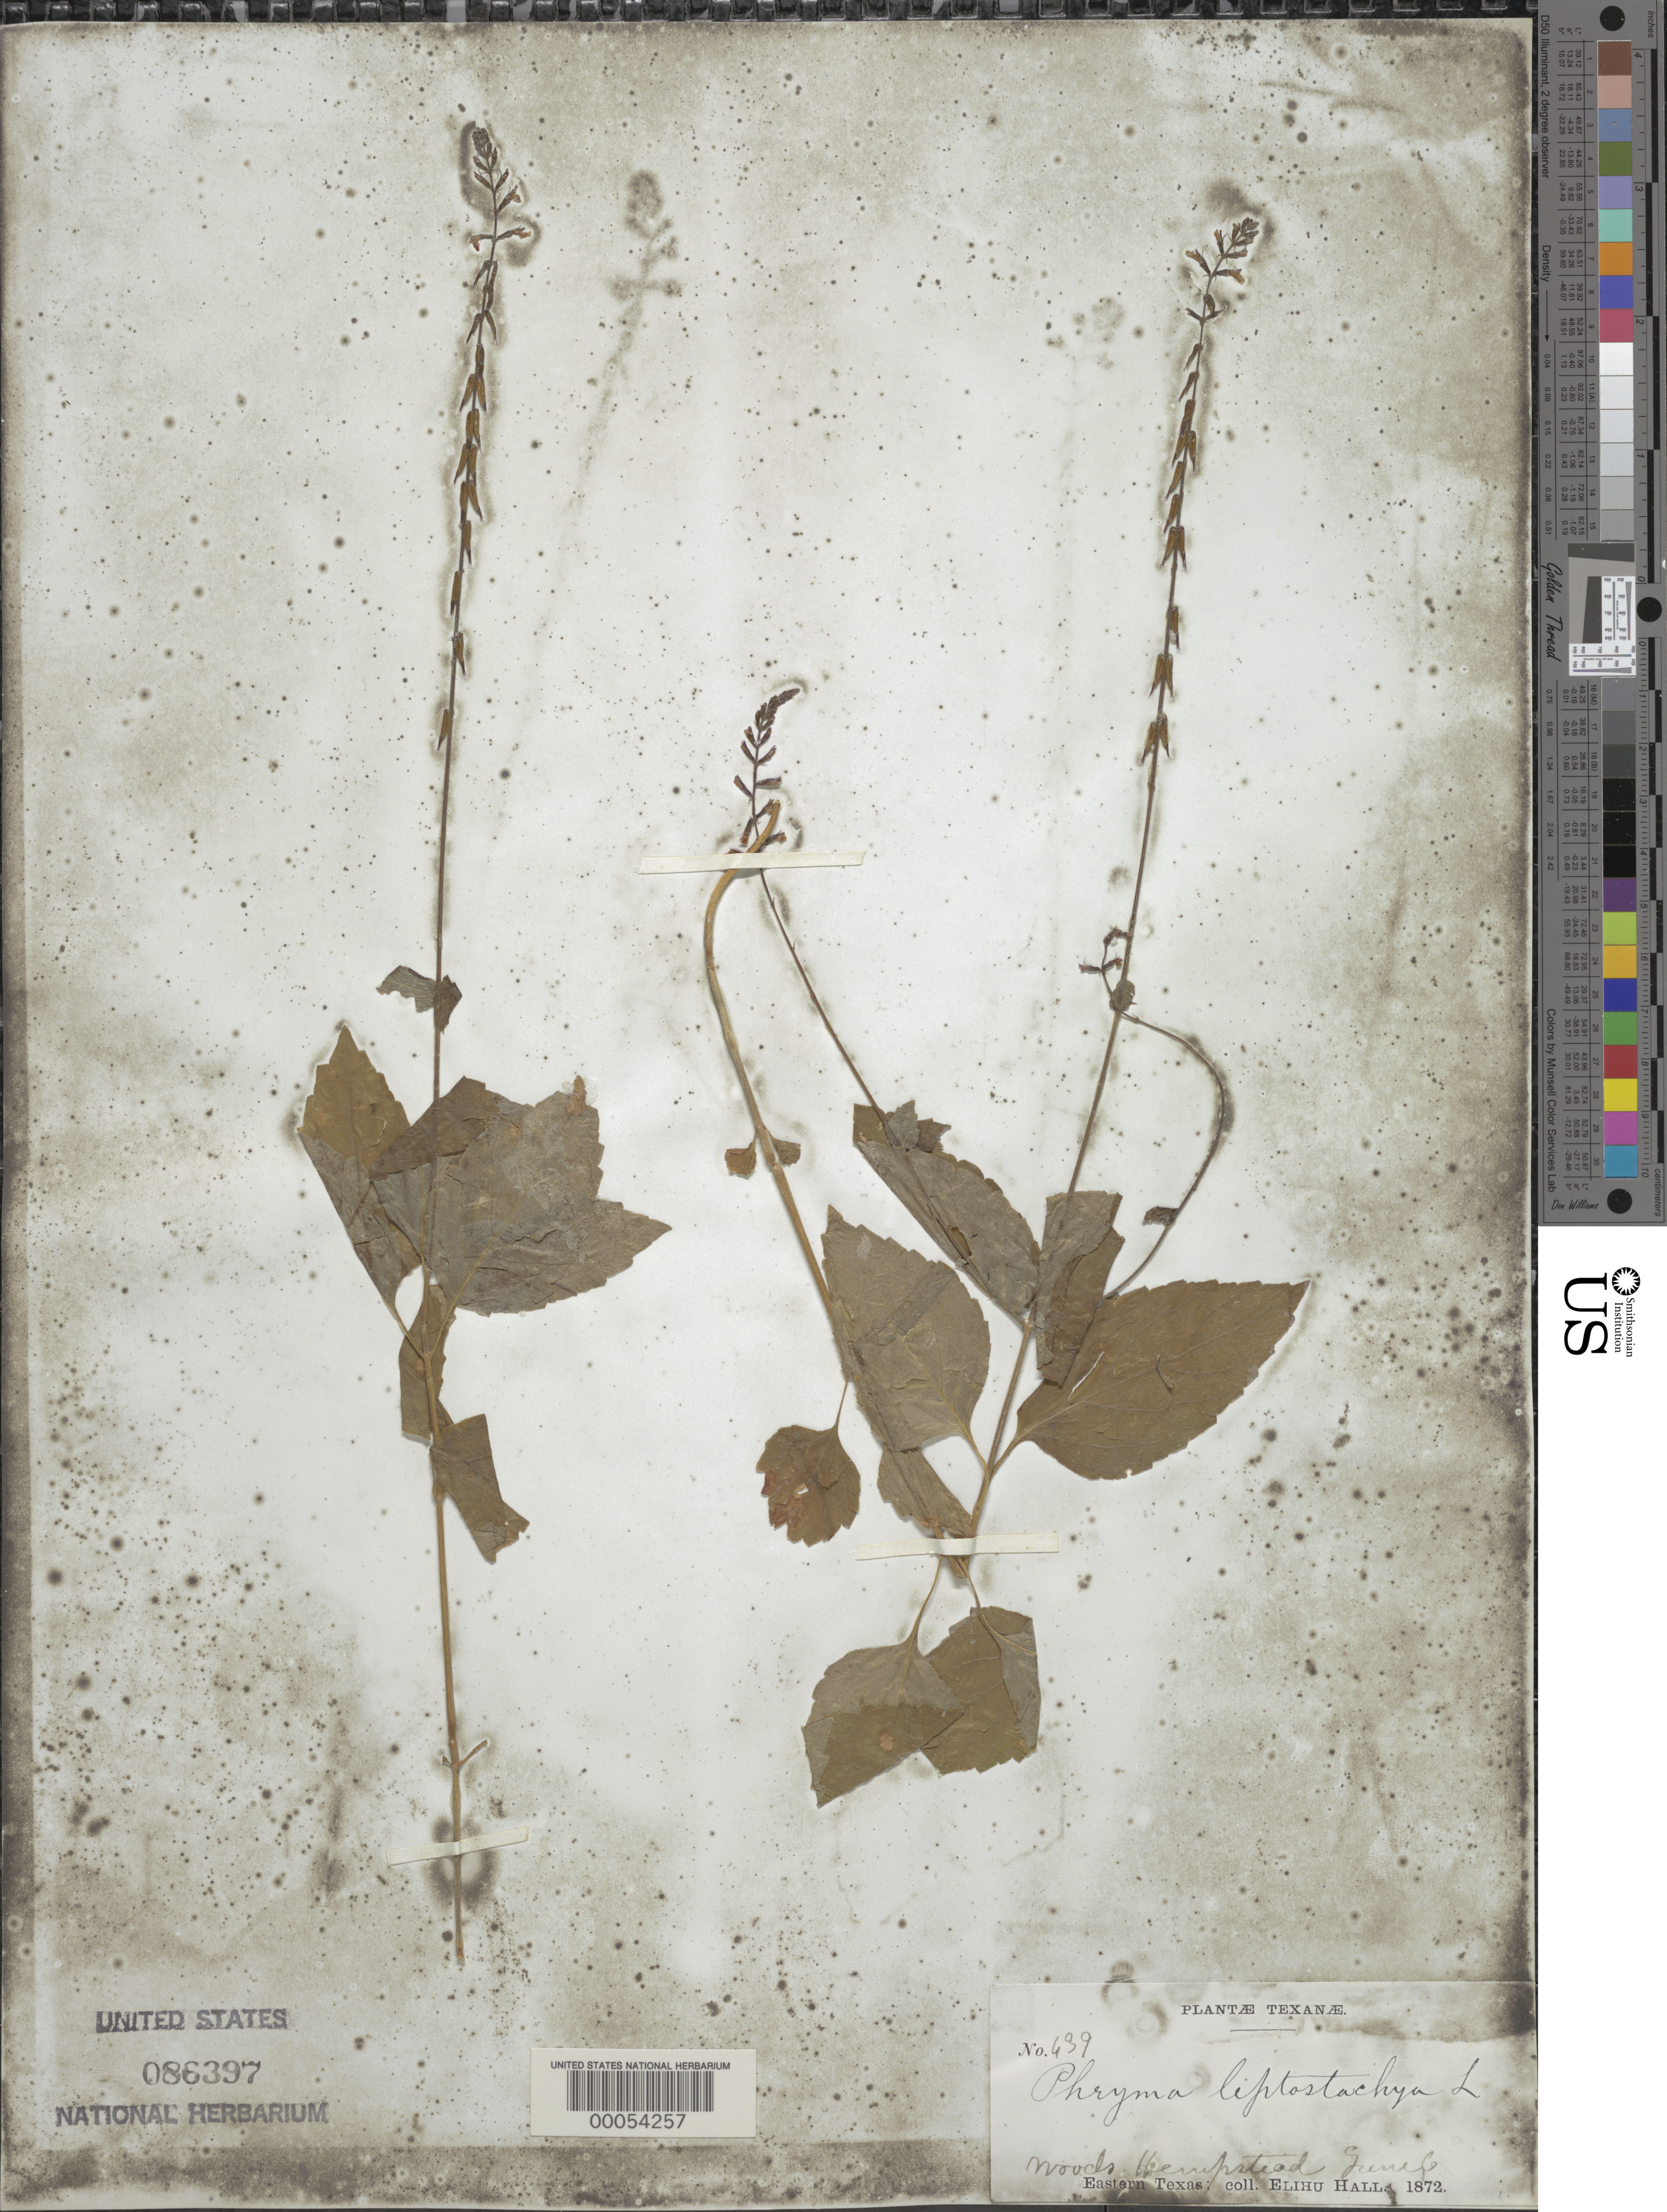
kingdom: Plantae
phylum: Tracheophyta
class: Magnoliopsida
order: Lamiales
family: Phrymaceae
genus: Phryma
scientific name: Phryma leptostachya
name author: L.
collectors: E. Hall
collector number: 439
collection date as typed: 1872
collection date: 1872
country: United States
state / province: Texas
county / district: Waller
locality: Hempstead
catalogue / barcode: US 86397